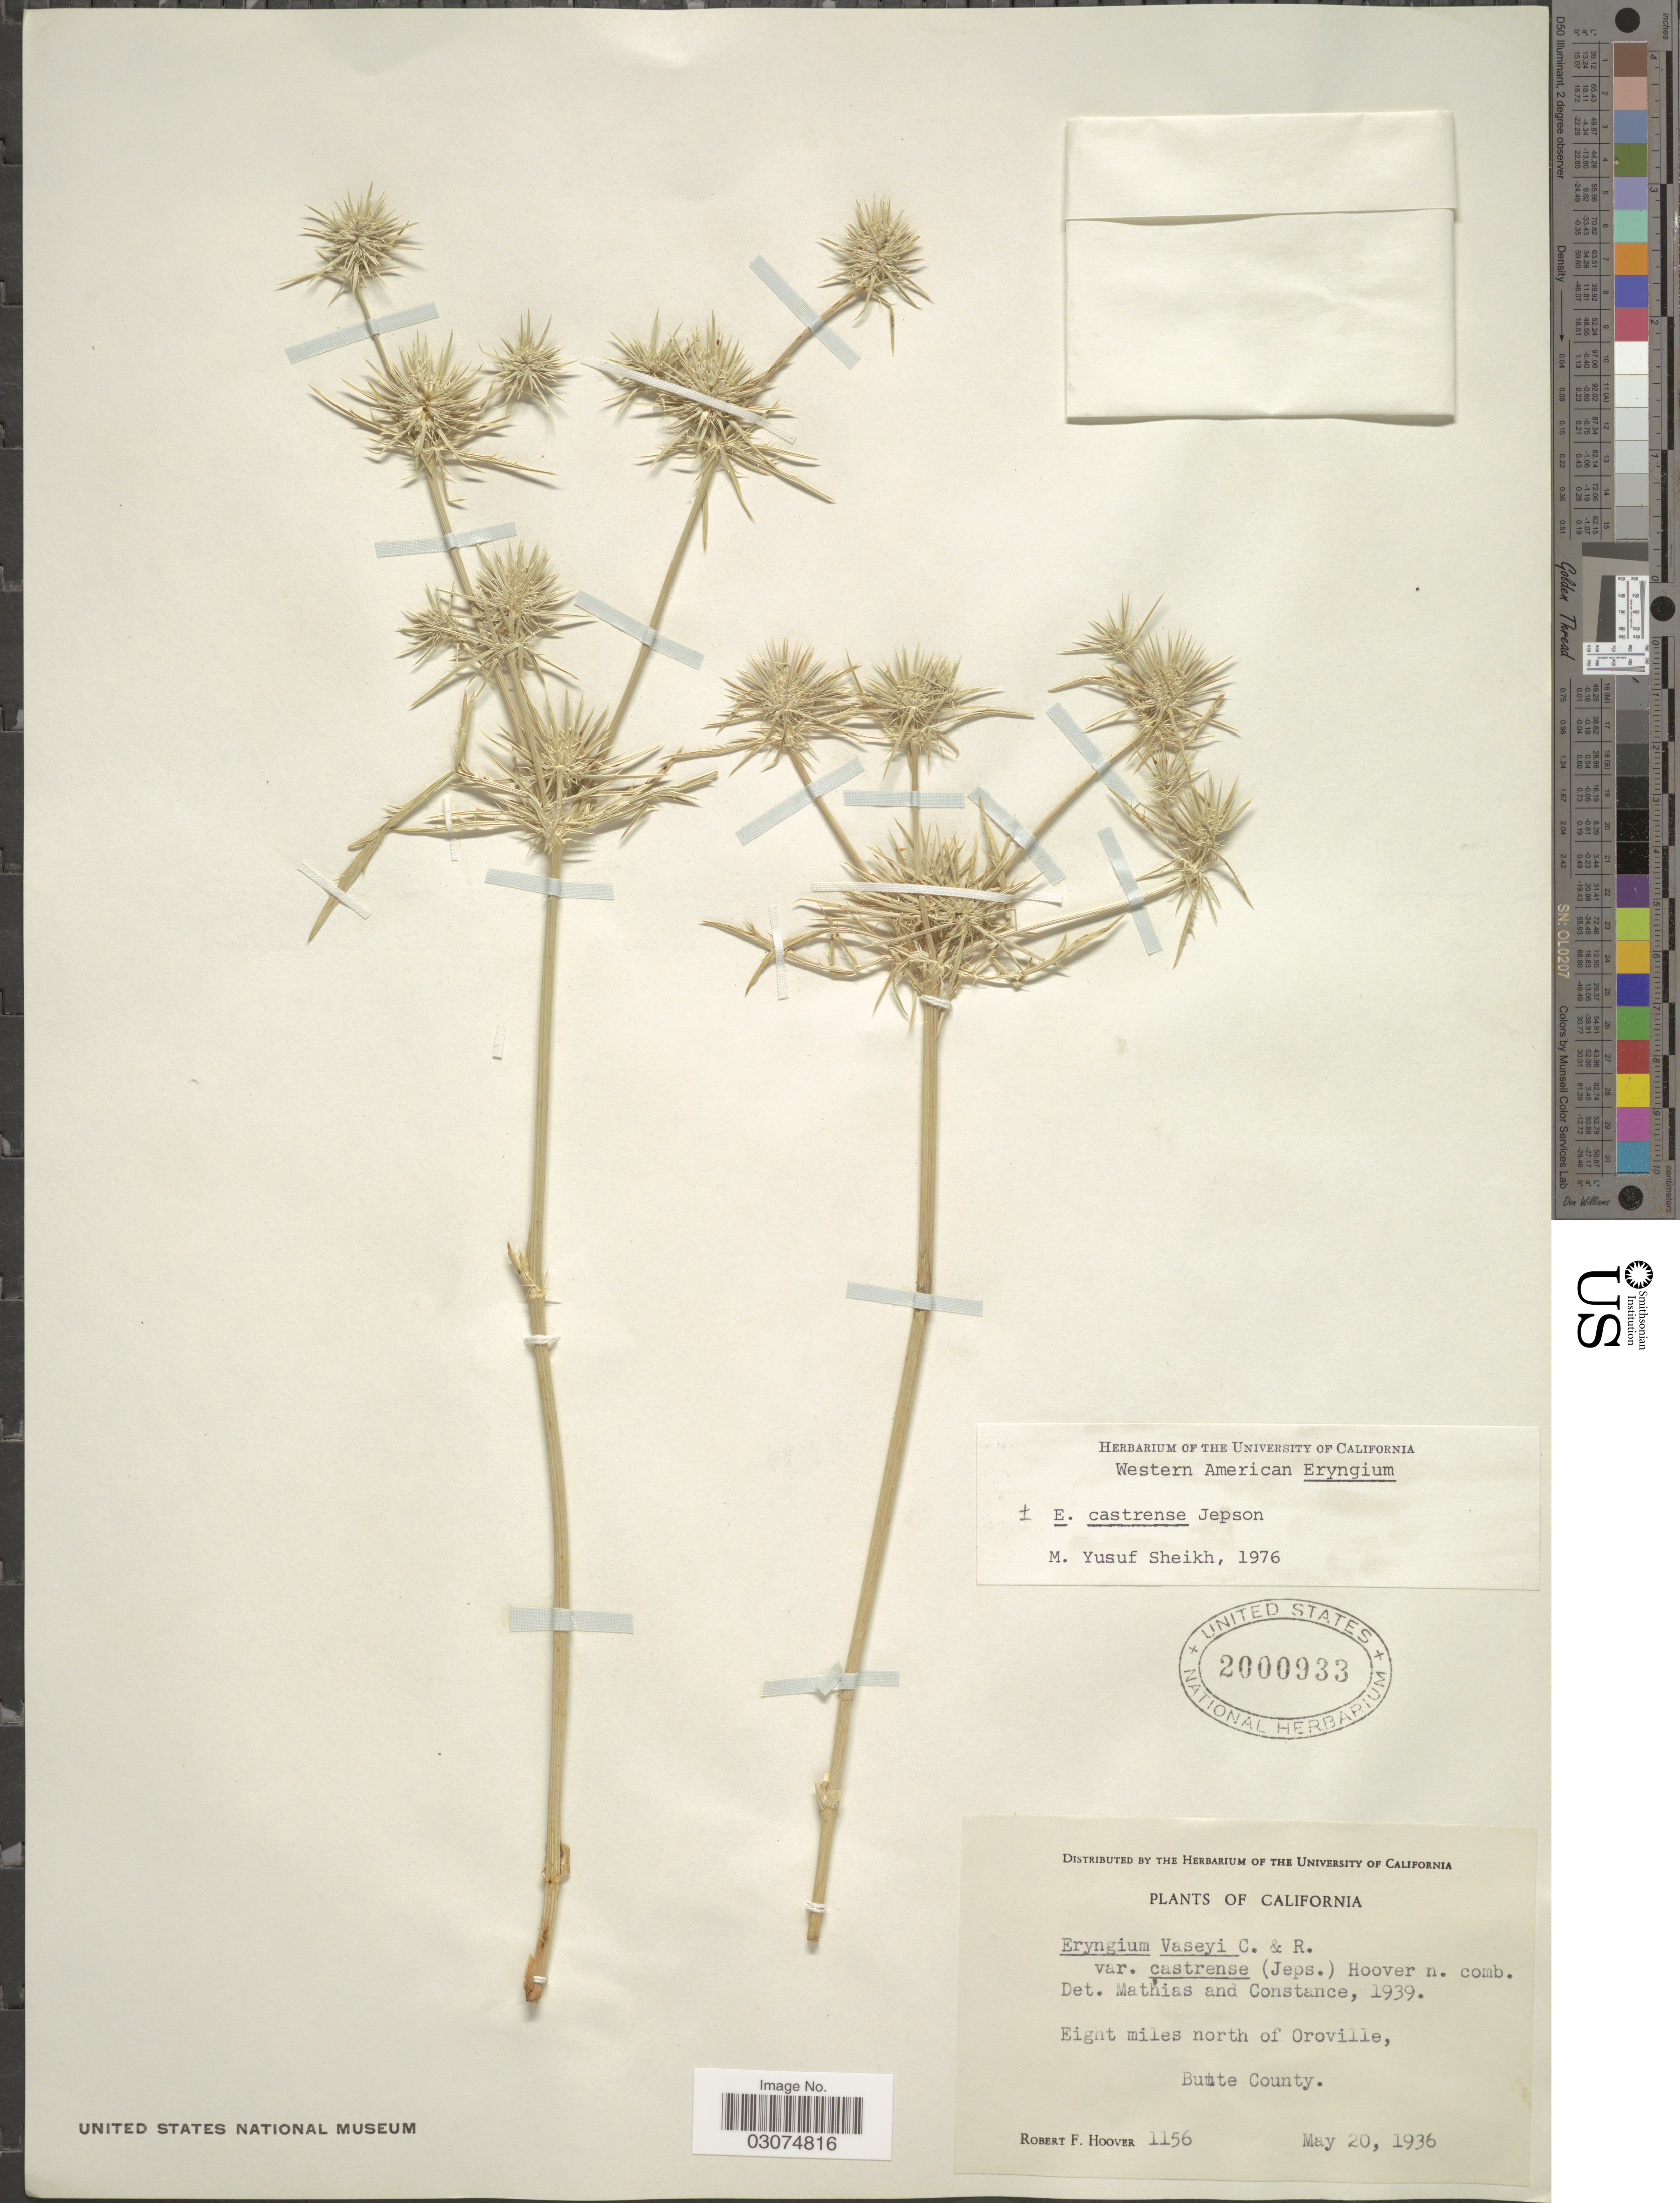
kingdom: Plantae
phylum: Tracheophyta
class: Magnoliopsida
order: Apiales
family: Apiaceae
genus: Eryngium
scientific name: Eryngium castrense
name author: Jeps.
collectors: R. F. Hoover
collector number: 1156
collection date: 1936-05-20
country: United States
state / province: California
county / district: Butte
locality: Eight miles north of Oroville, Butte County.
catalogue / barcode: US 2000933